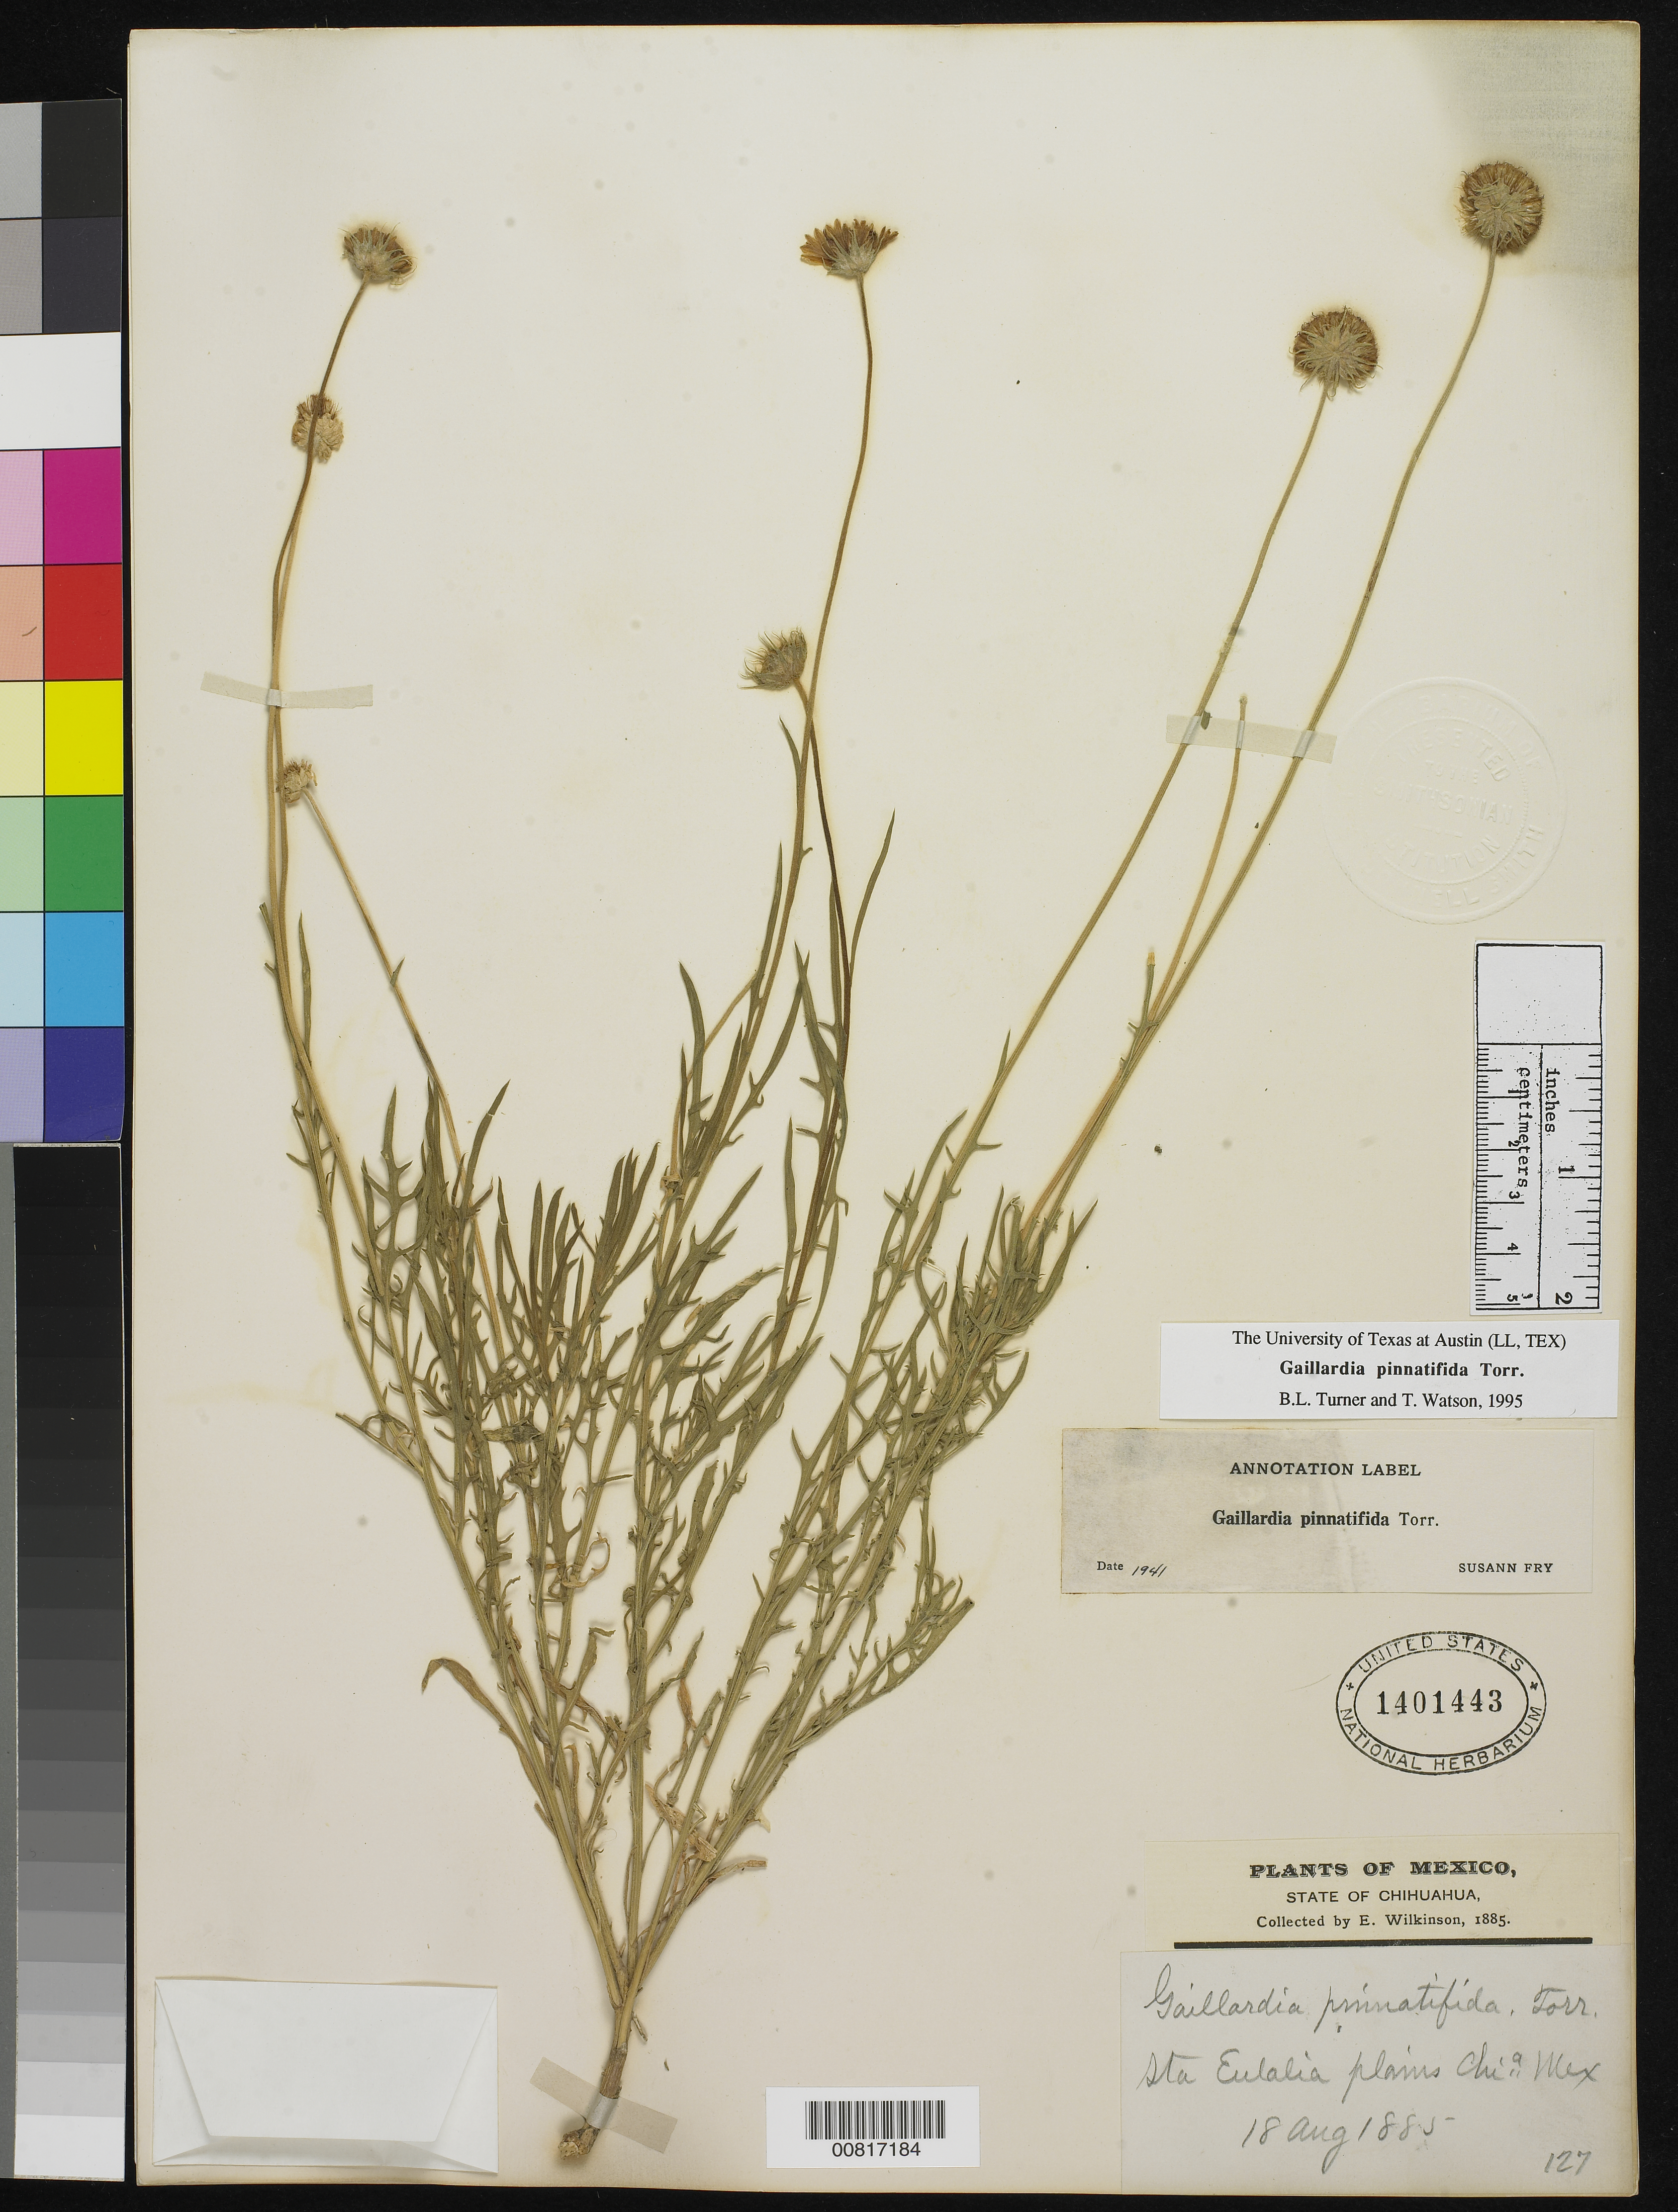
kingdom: Plantae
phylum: Tracheophyta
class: Magnoliopsida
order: Asterales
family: Asteraceae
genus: Gaillardia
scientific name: Gaillardia pinnatifida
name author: Torr.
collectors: E. Wilkinson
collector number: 127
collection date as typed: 18 Aug 1885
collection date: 1885-08-18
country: Mexico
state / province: Chihuahua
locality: Sta. Eulalia plains, Chihuahua.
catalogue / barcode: US 1401443